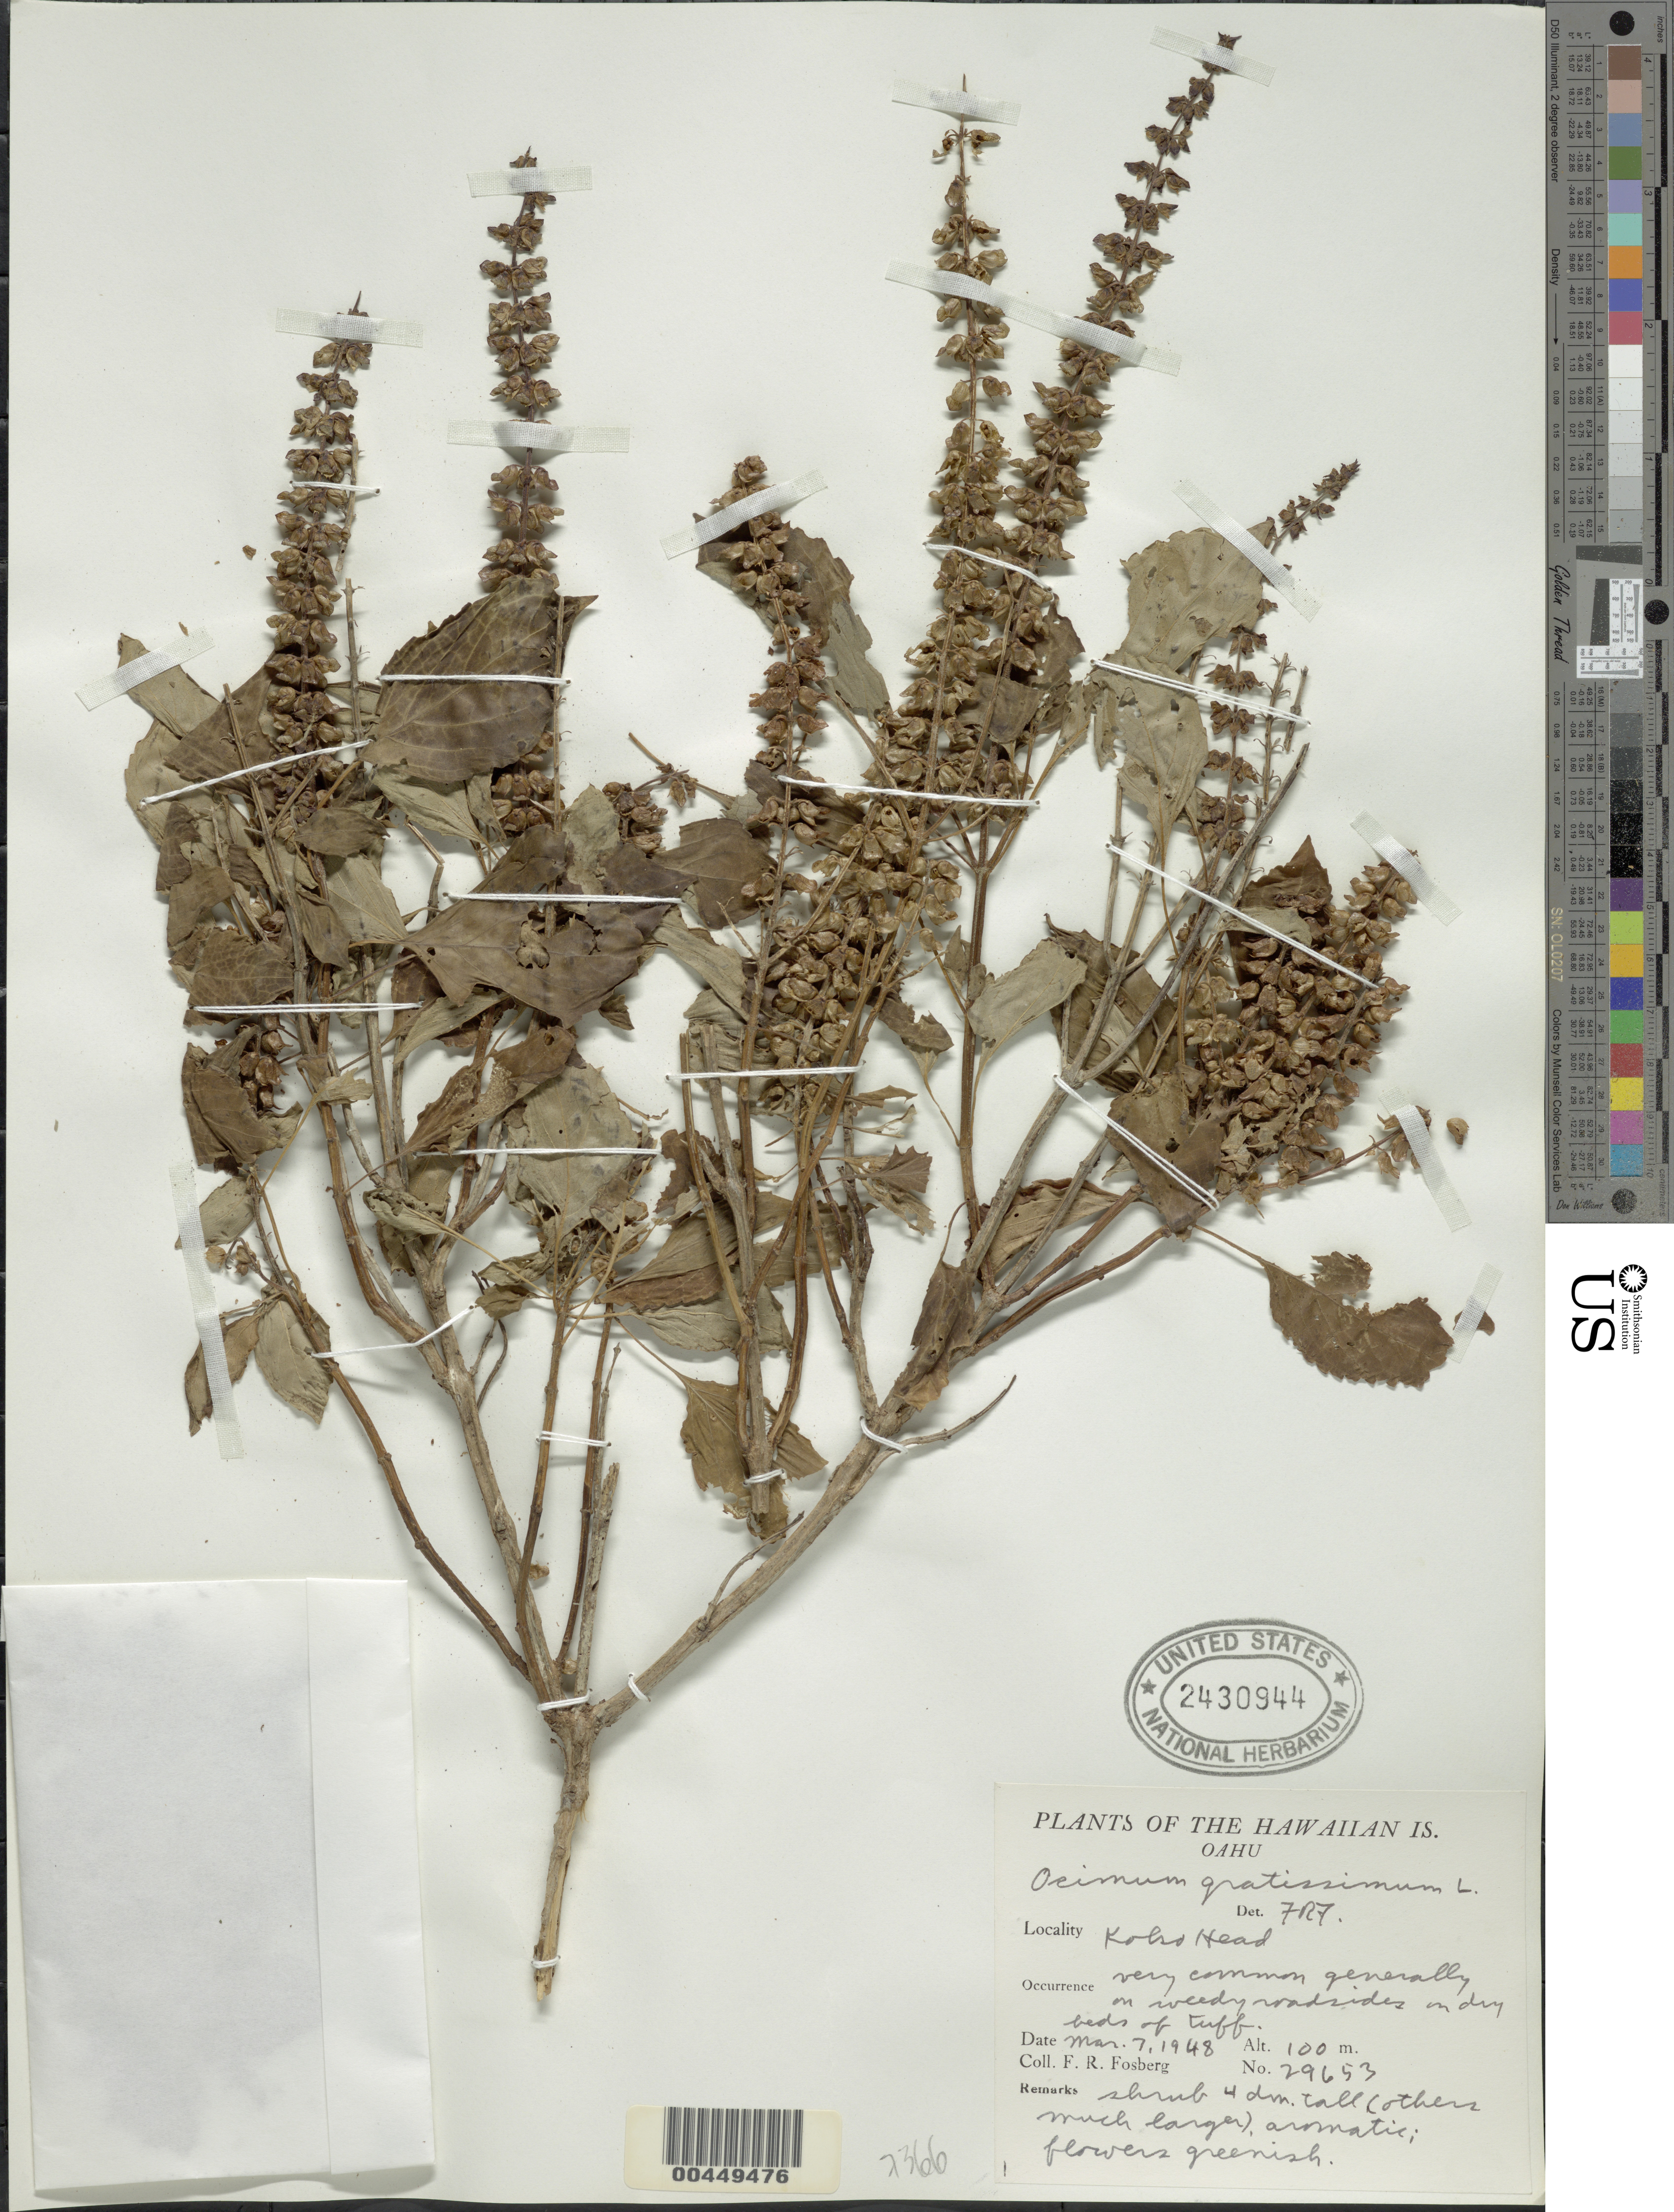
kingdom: Plantae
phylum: Tracheophyta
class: Magnoliopsida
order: Lamiales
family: Lamiaceae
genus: Ocimum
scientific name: Ocimum gratissimum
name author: L.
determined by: Fosberg, F. R.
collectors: F. R. Fosberg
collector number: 29653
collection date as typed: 7 Mar 1948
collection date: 1948-03-07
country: United States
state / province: Hawaii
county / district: Honolulu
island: Oahu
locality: Koko Head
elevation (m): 100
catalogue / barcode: US 2430944